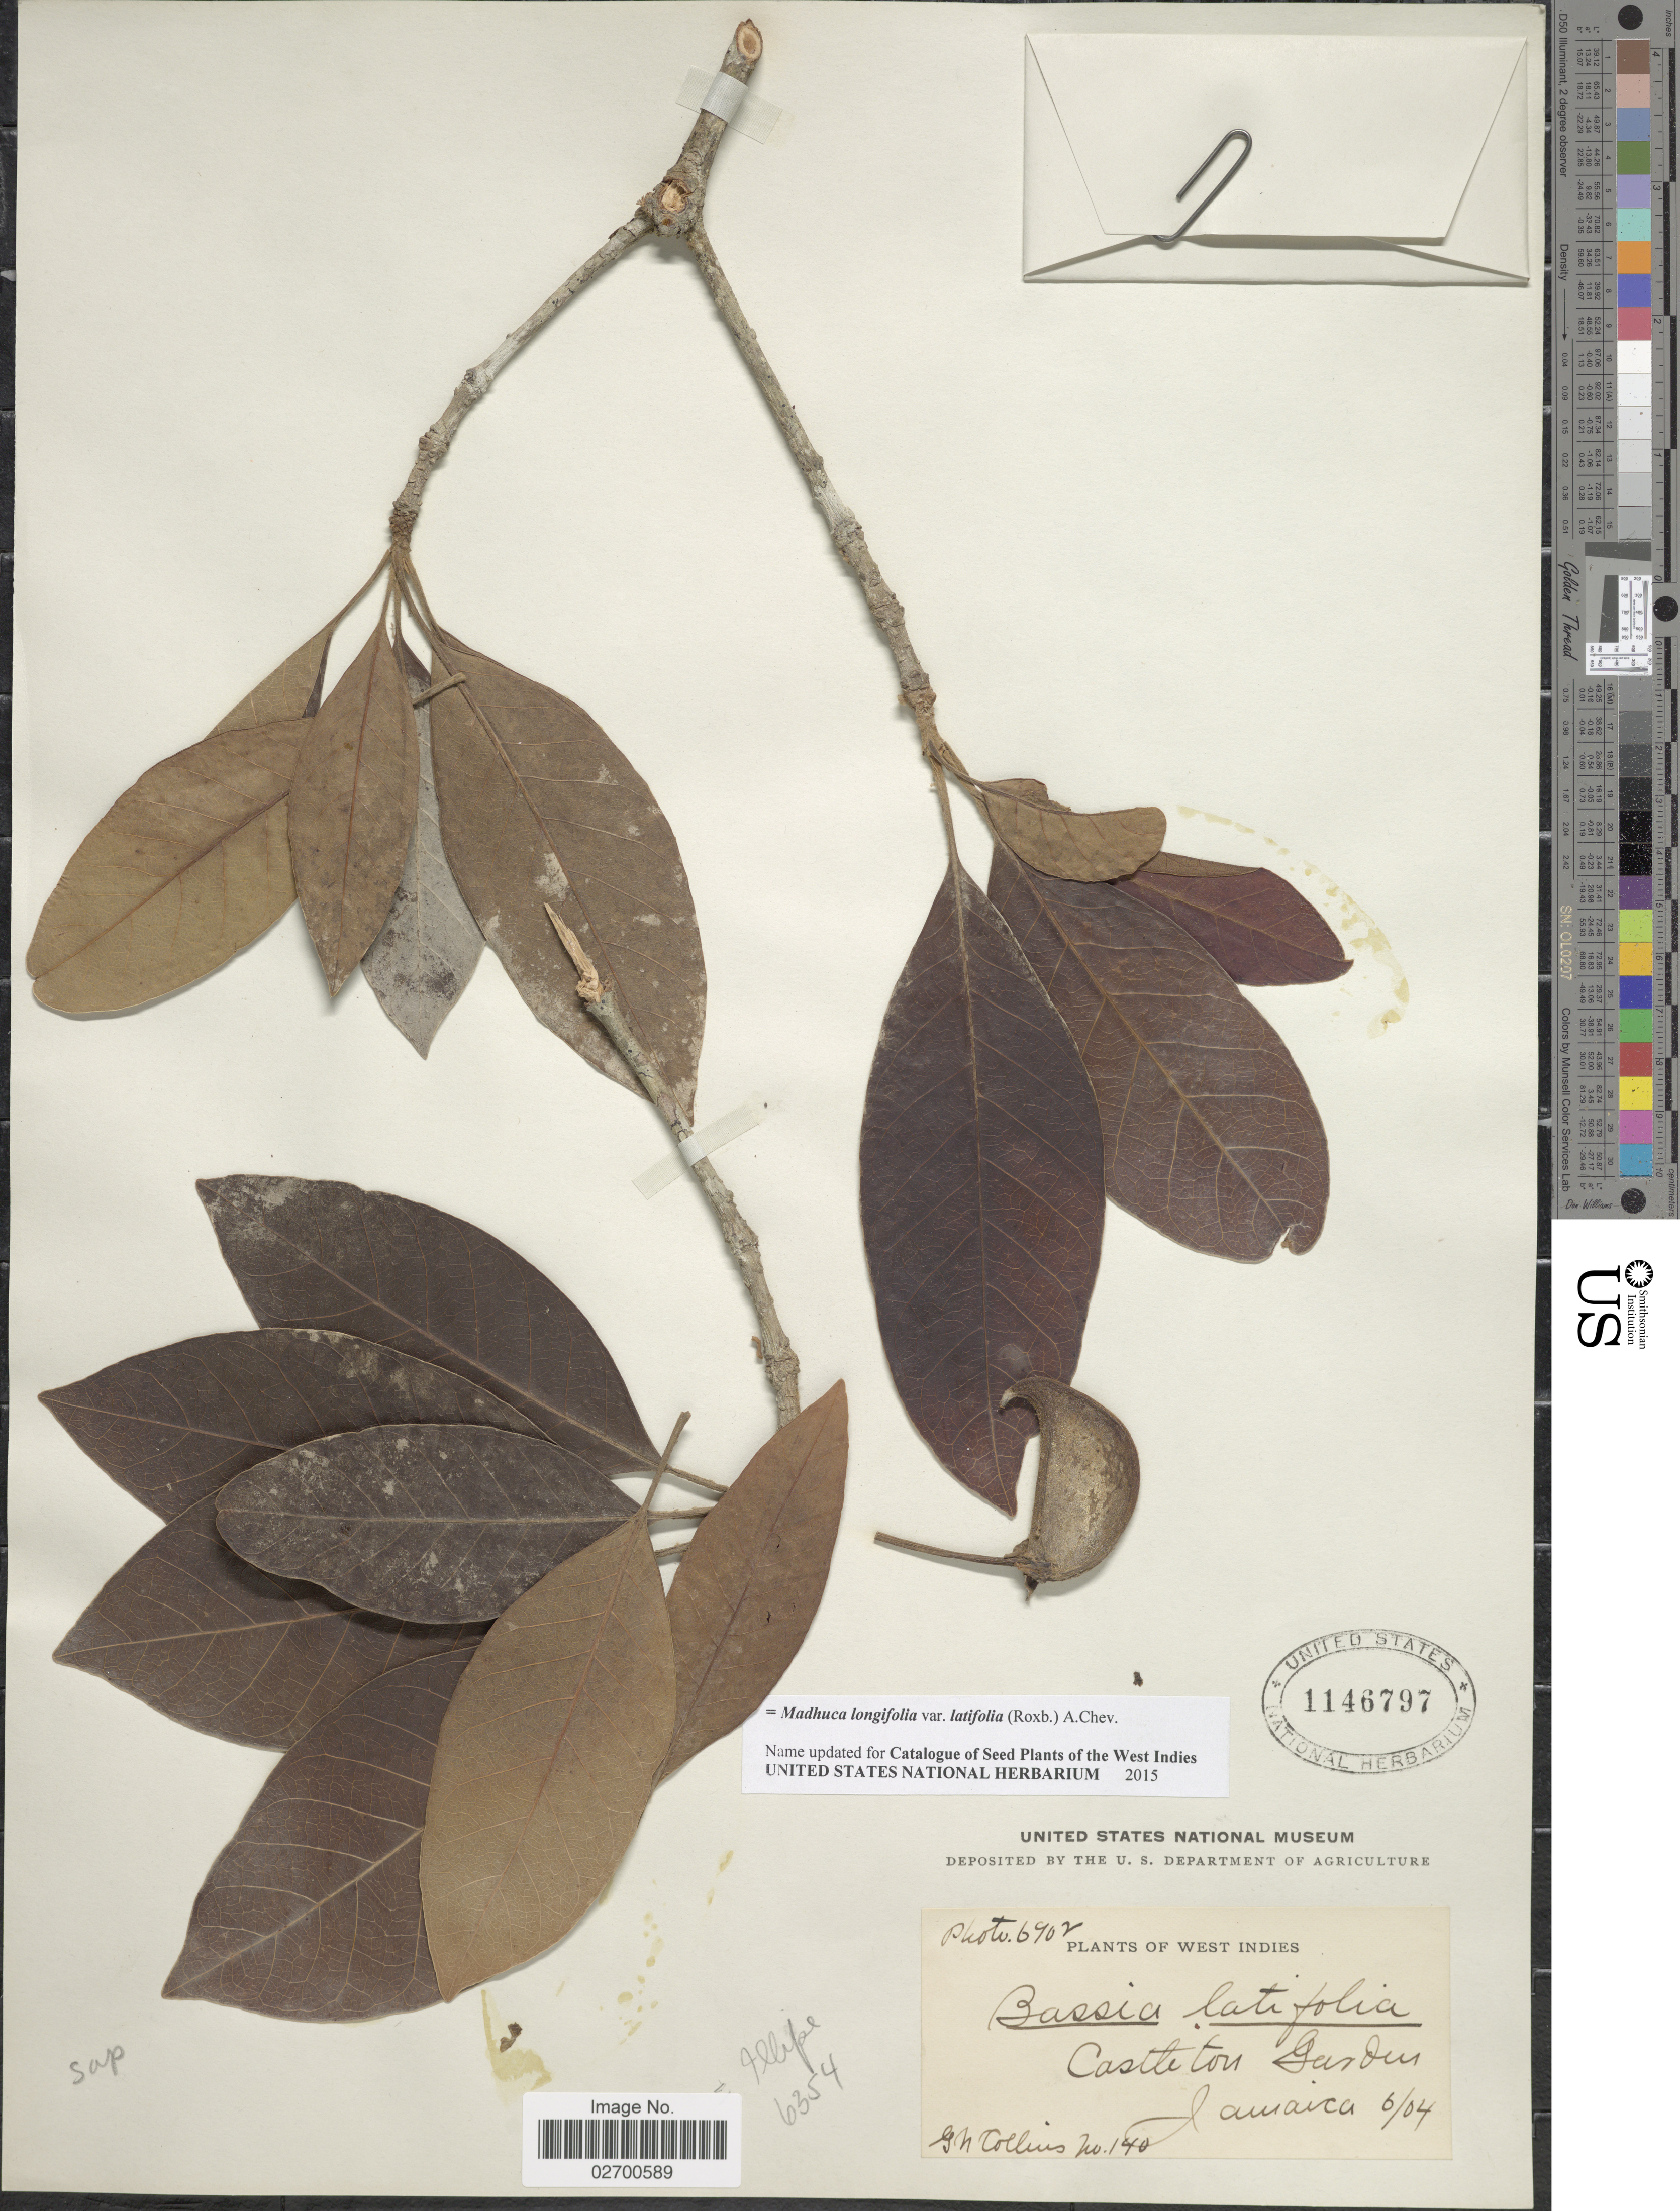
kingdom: Plantae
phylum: Tracheophyta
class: Magnoliopsida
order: Ericales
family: Sapotaceae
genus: Madhuca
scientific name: Madhuca longifolia var. latifolia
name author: (Roxb.) A. Chev.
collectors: G. Collins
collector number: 140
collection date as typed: Transcribed d/m/y: /6/4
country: Jamaica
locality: West Indies, Castleton Garden, Jamaica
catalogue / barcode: US 1146797